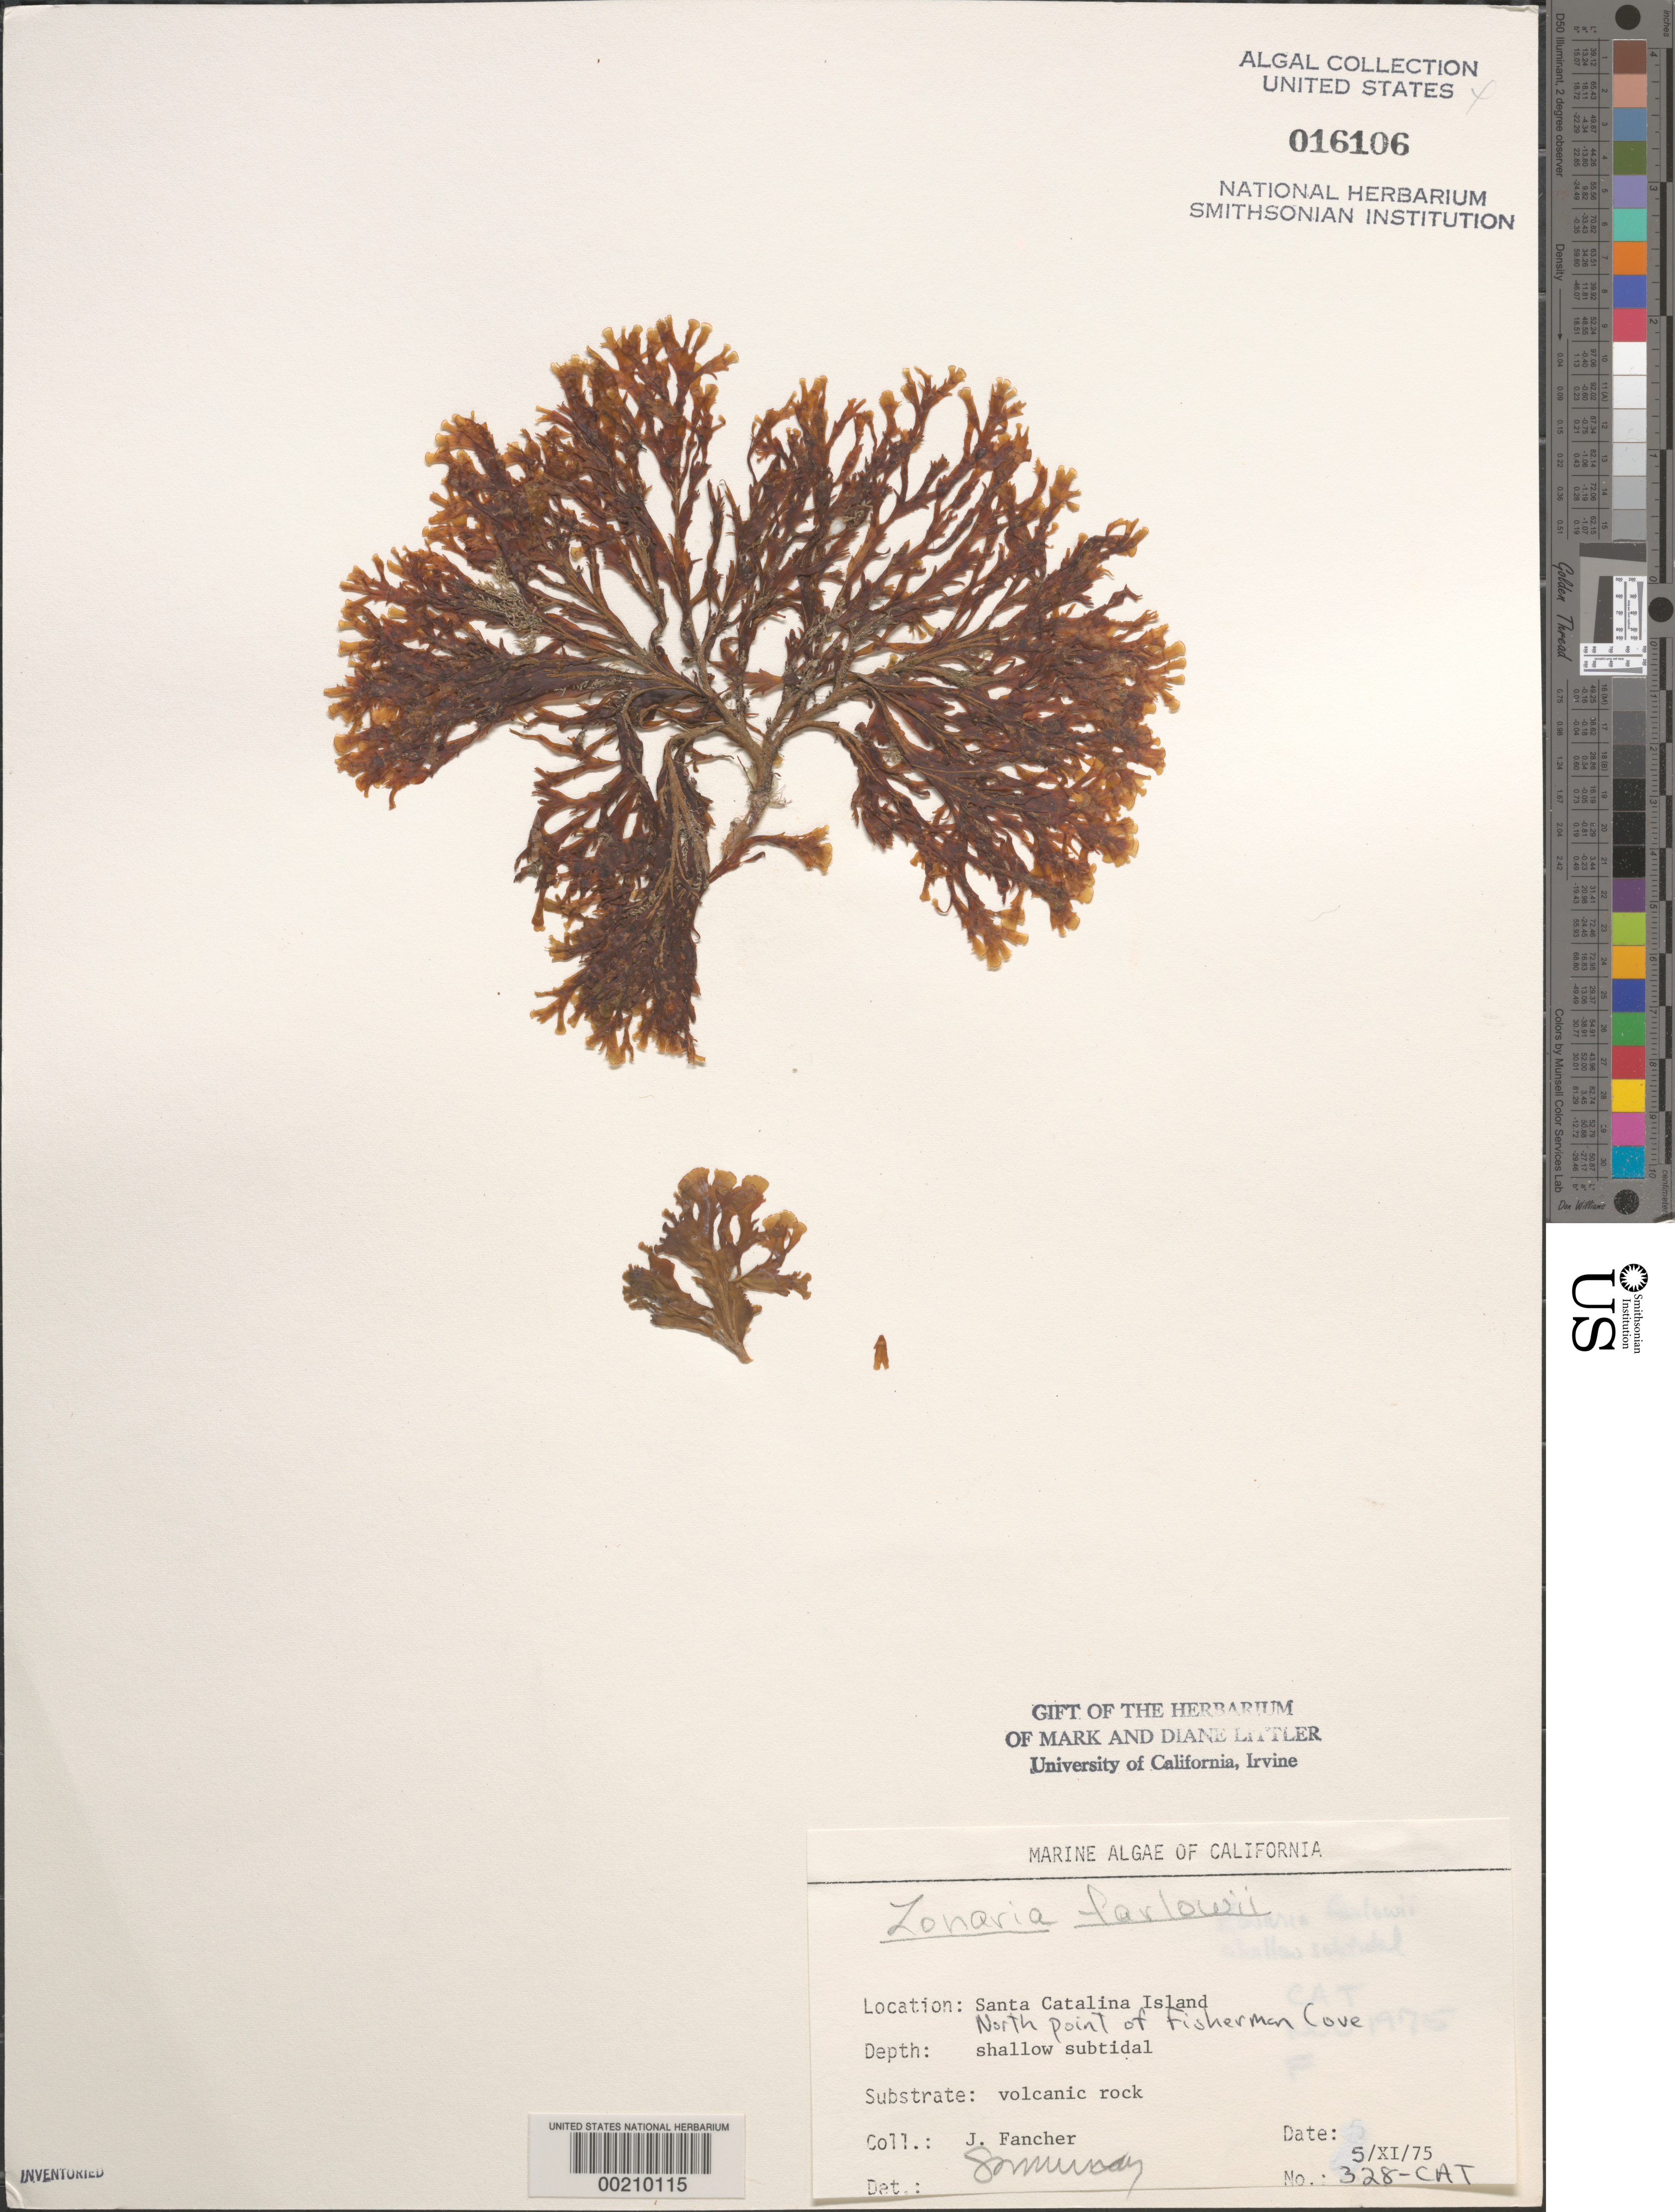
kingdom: Chromista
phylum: Ochrophyta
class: Phaeophyceae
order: Dictyotales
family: Dictyotaceae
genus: Zonaria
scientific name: Zonaria farlowii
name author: Setch. & N.L. Gardner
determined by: Murray, S. N.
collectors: J. Fancher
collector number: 328-CAT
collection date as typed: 05 Nov 1975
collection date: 1975-11-05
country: United States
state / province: California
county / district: Los Angeles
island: Santa Catalina Island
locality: Fishermen Cove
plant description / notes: BLM-SOCALBIGHT Rocky Intertidal Survey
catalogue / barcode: US 16106